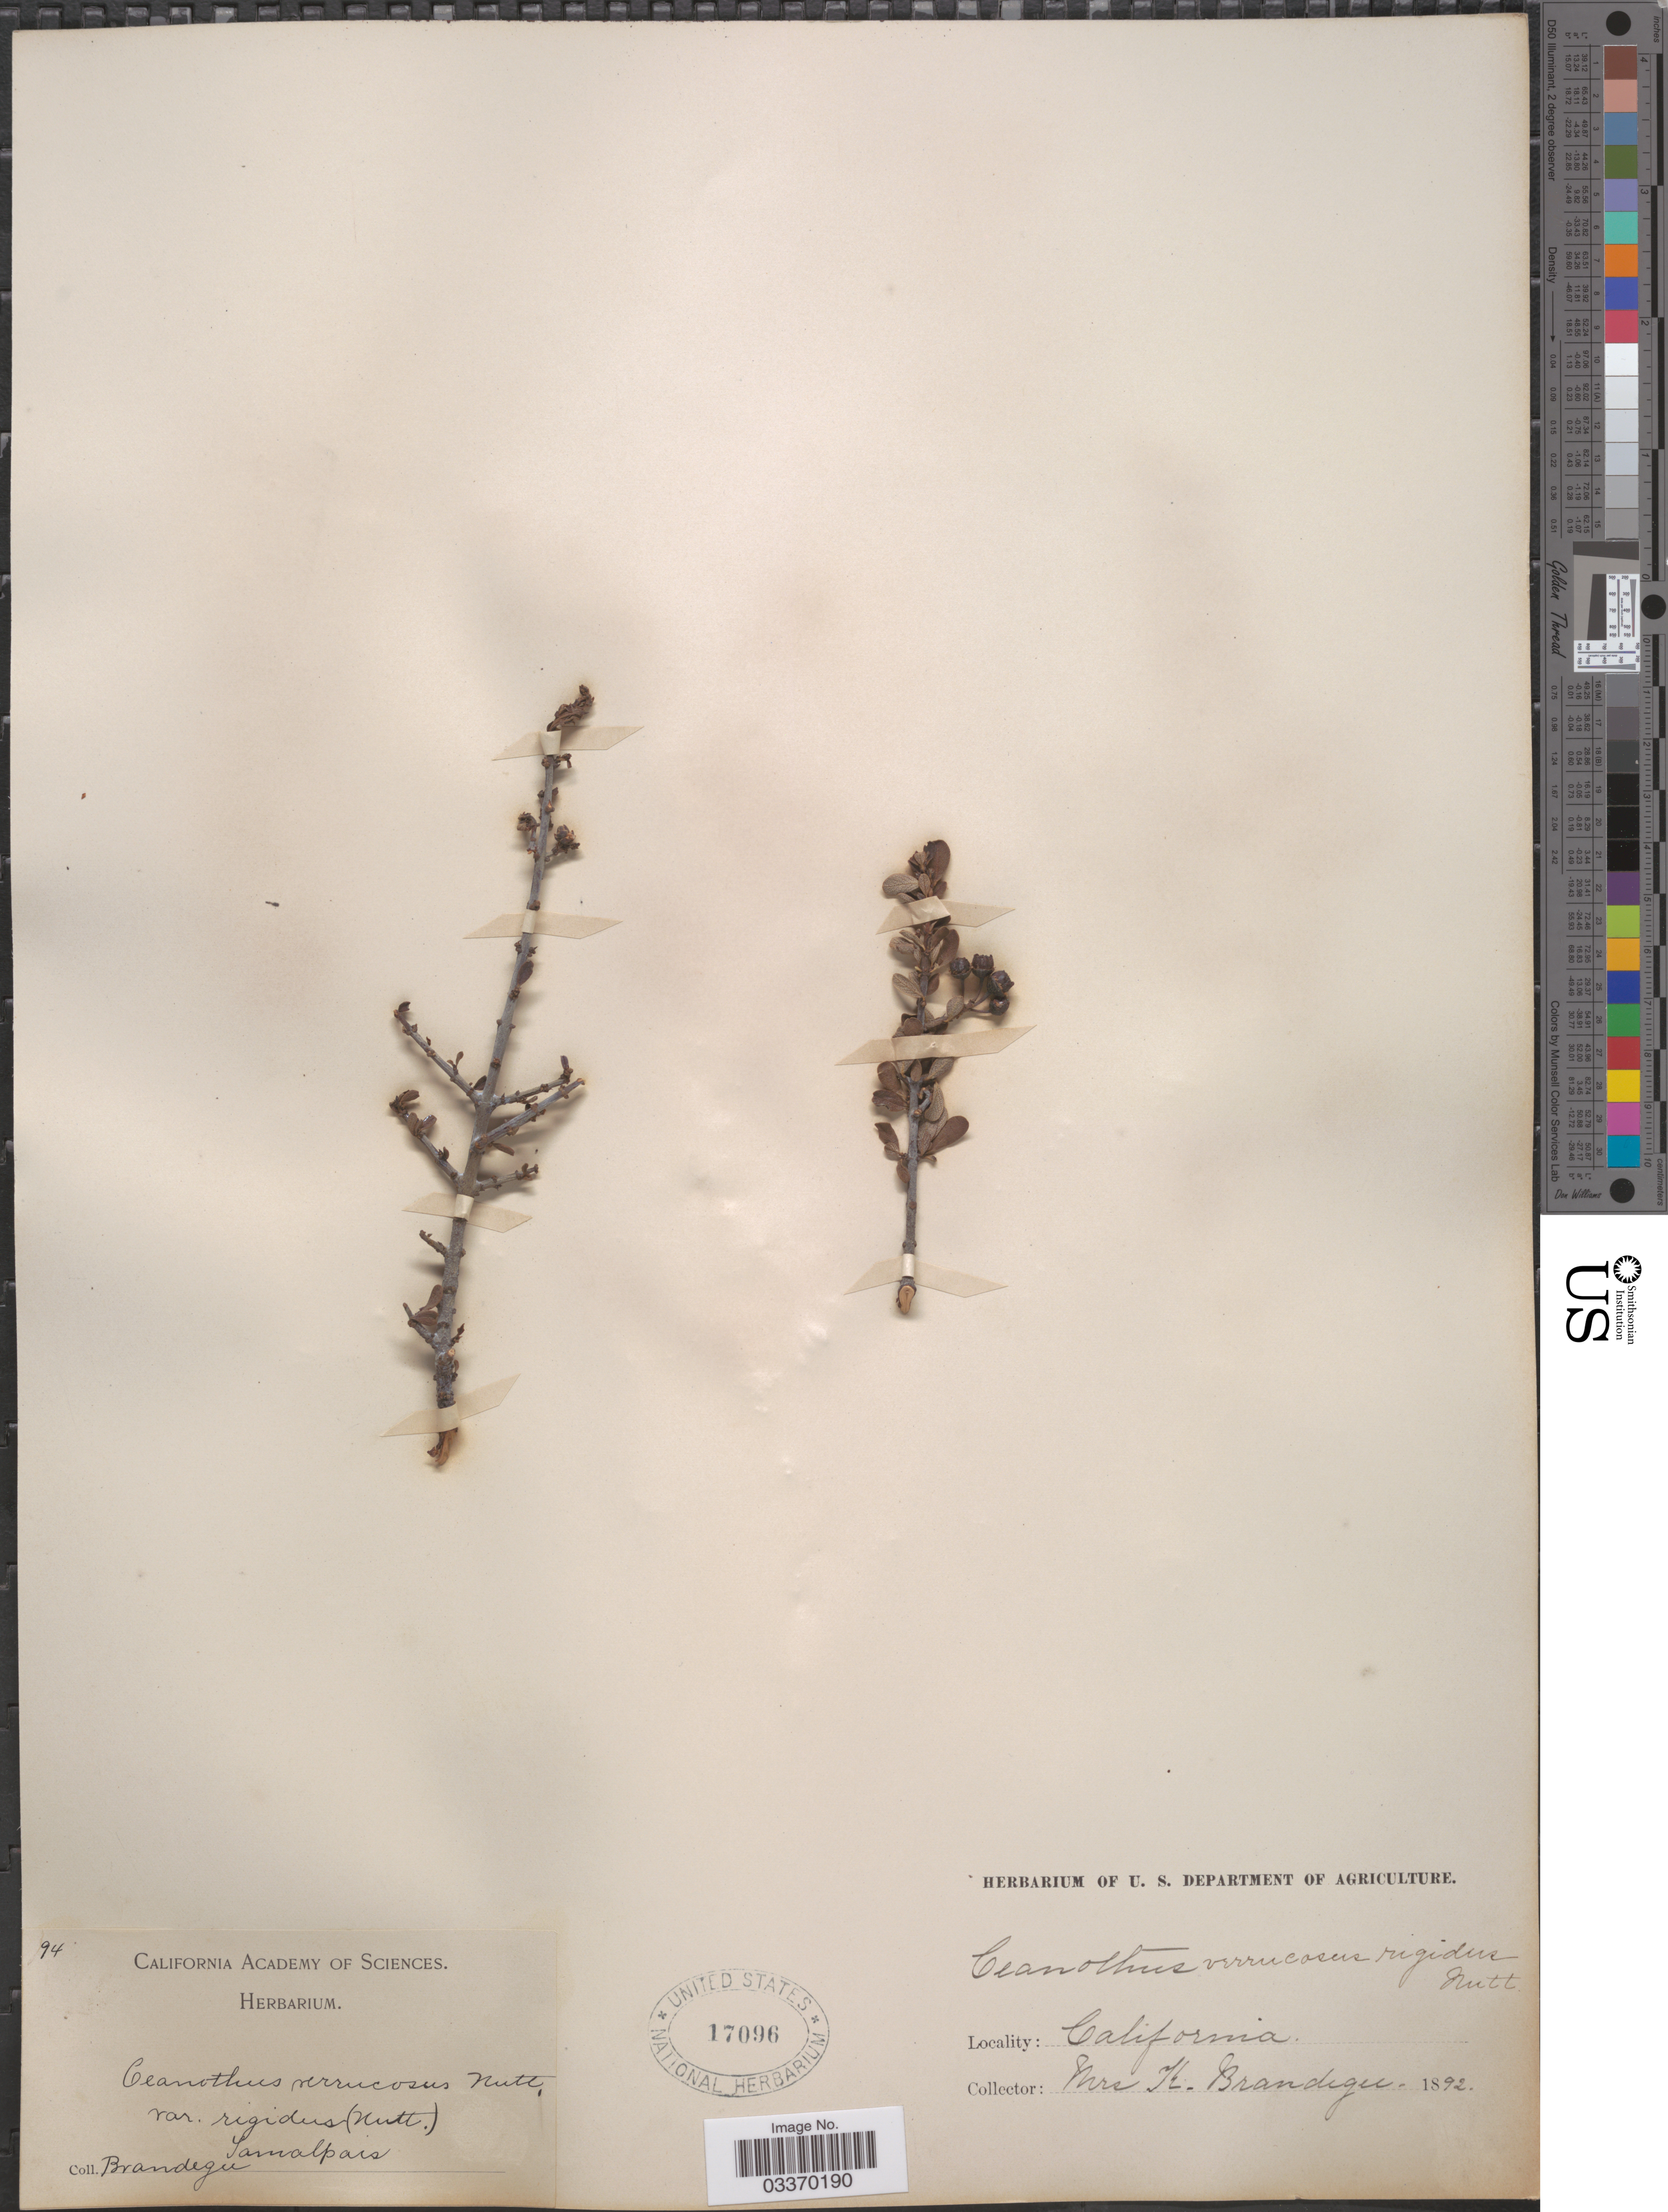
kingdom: Plantae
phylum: Tracheophyta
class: Magnoliopsida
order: Rosales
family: Rhamnaceae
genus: Ceanothus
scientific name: Ceanothus rigidus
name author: Nutt.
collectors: K. Brandegee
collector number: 94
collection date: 1892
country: United States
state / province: California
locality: Tamalpais.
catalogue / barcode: US 17096